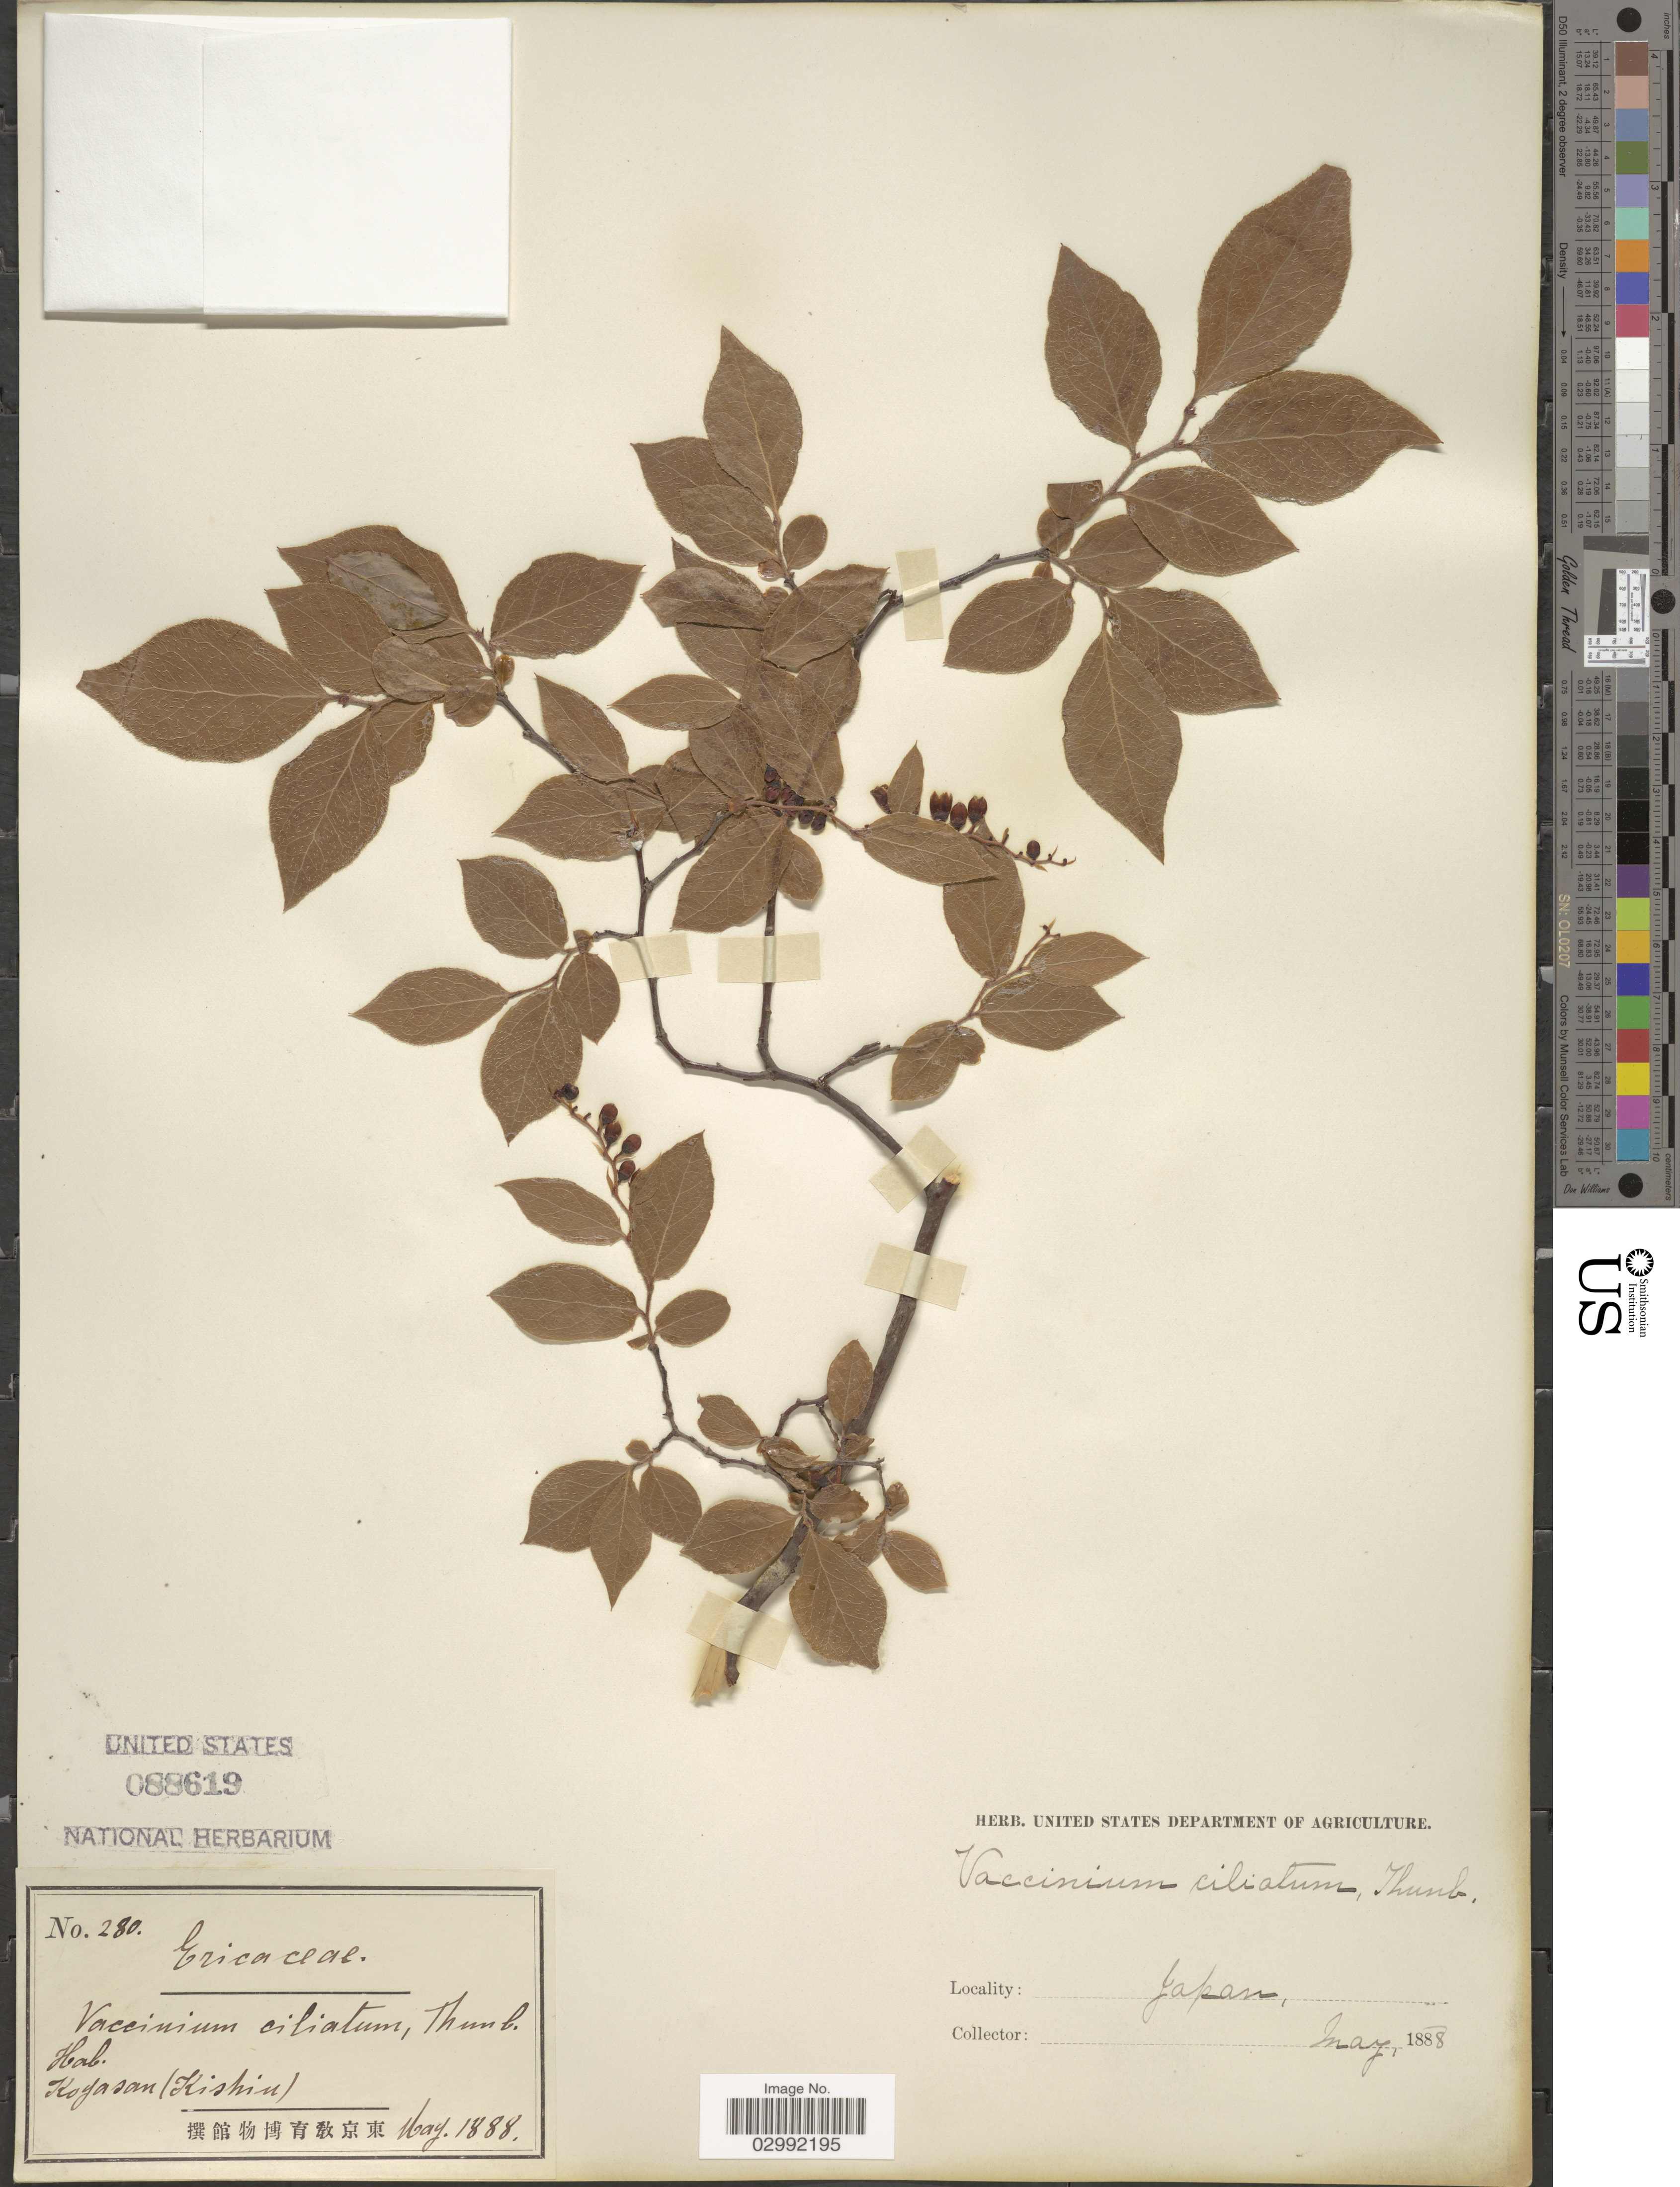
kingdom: Plantae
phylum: Tracheophyta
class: Magnoliopsida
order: Ericales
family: Ericaceae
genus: Vaccinium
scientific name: Vaccinium oldhamii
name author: Miq.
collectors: ex herb. U. S. Department of Agriculture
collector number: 280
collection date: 1888-05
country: Japan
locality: Koyasan (Kishu).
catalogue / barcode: US 88619